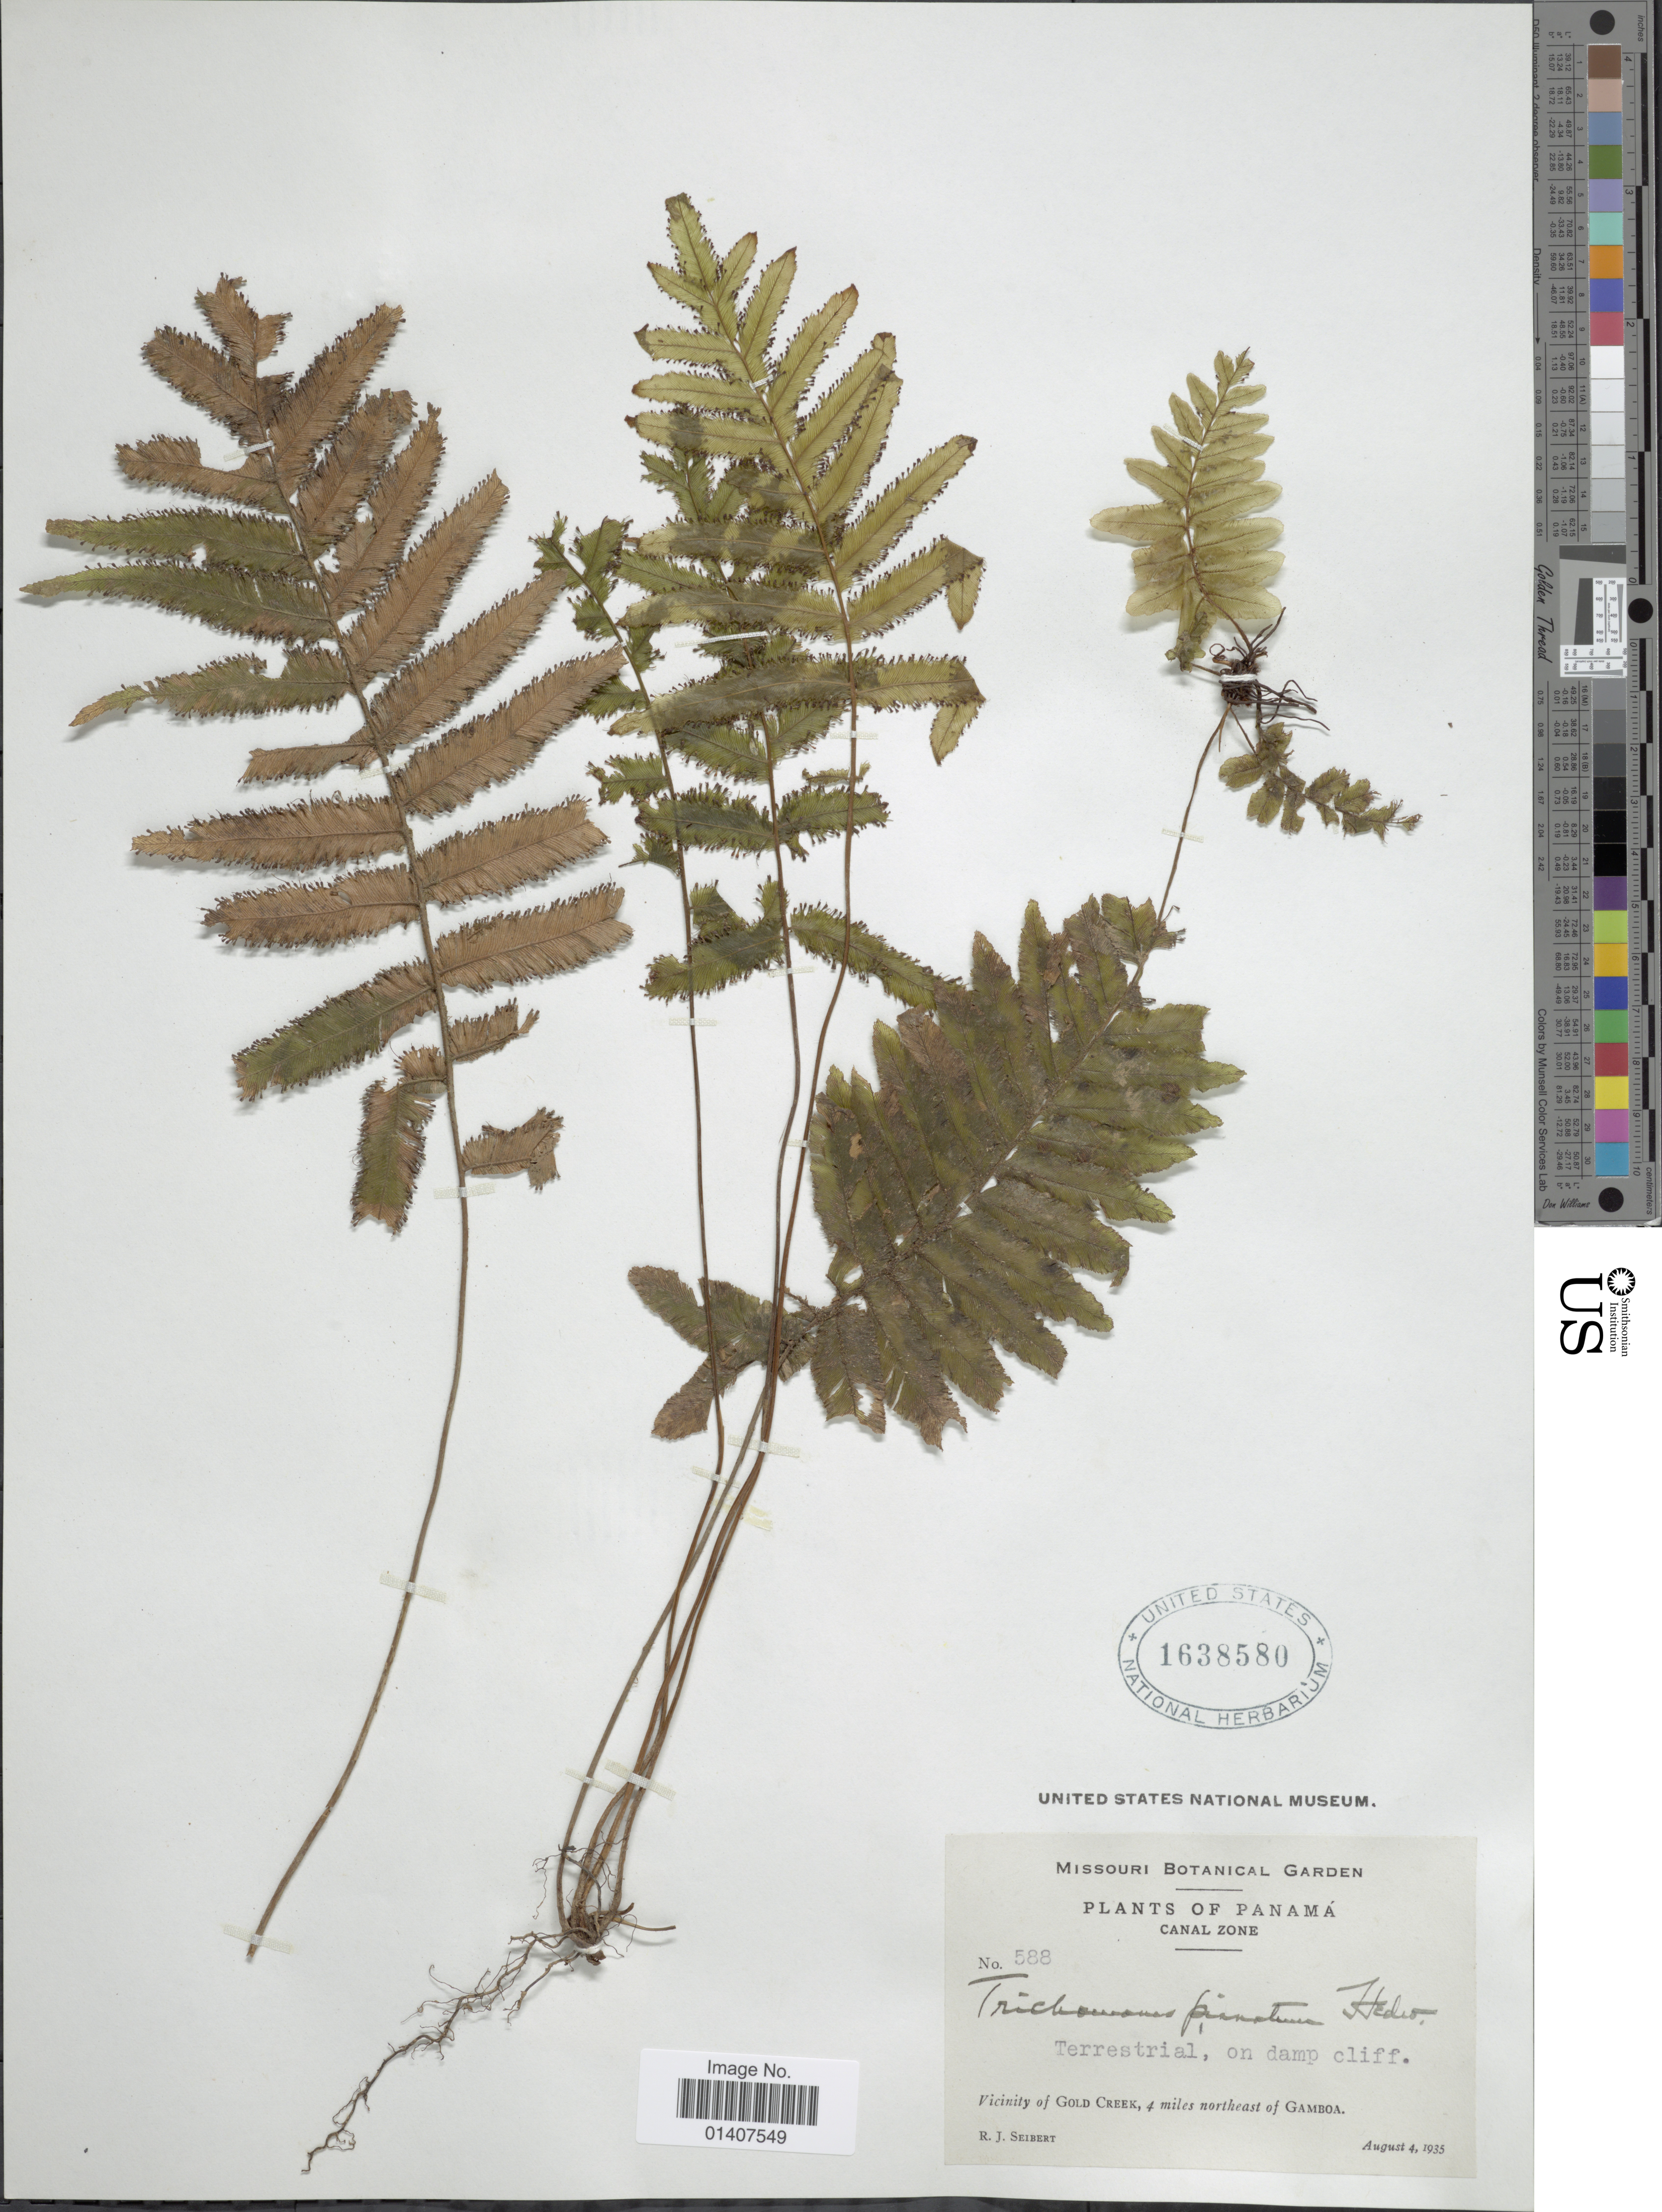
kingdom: Plantae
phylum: Tracheophyta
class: Polypodiopsida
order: Hymenophyllales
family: Hymenophyllaceae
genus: Trichomanes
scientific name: Trichomanes pinnatum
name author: Hedw.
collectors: R. J. Seibert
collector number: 588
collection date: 1935-08-04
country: Panama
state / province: Colón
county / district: Canal Zone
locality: Canal Zone, Vicinity of Gold Creek, 4miles northeast of Gamboa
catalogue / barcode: US 1638580